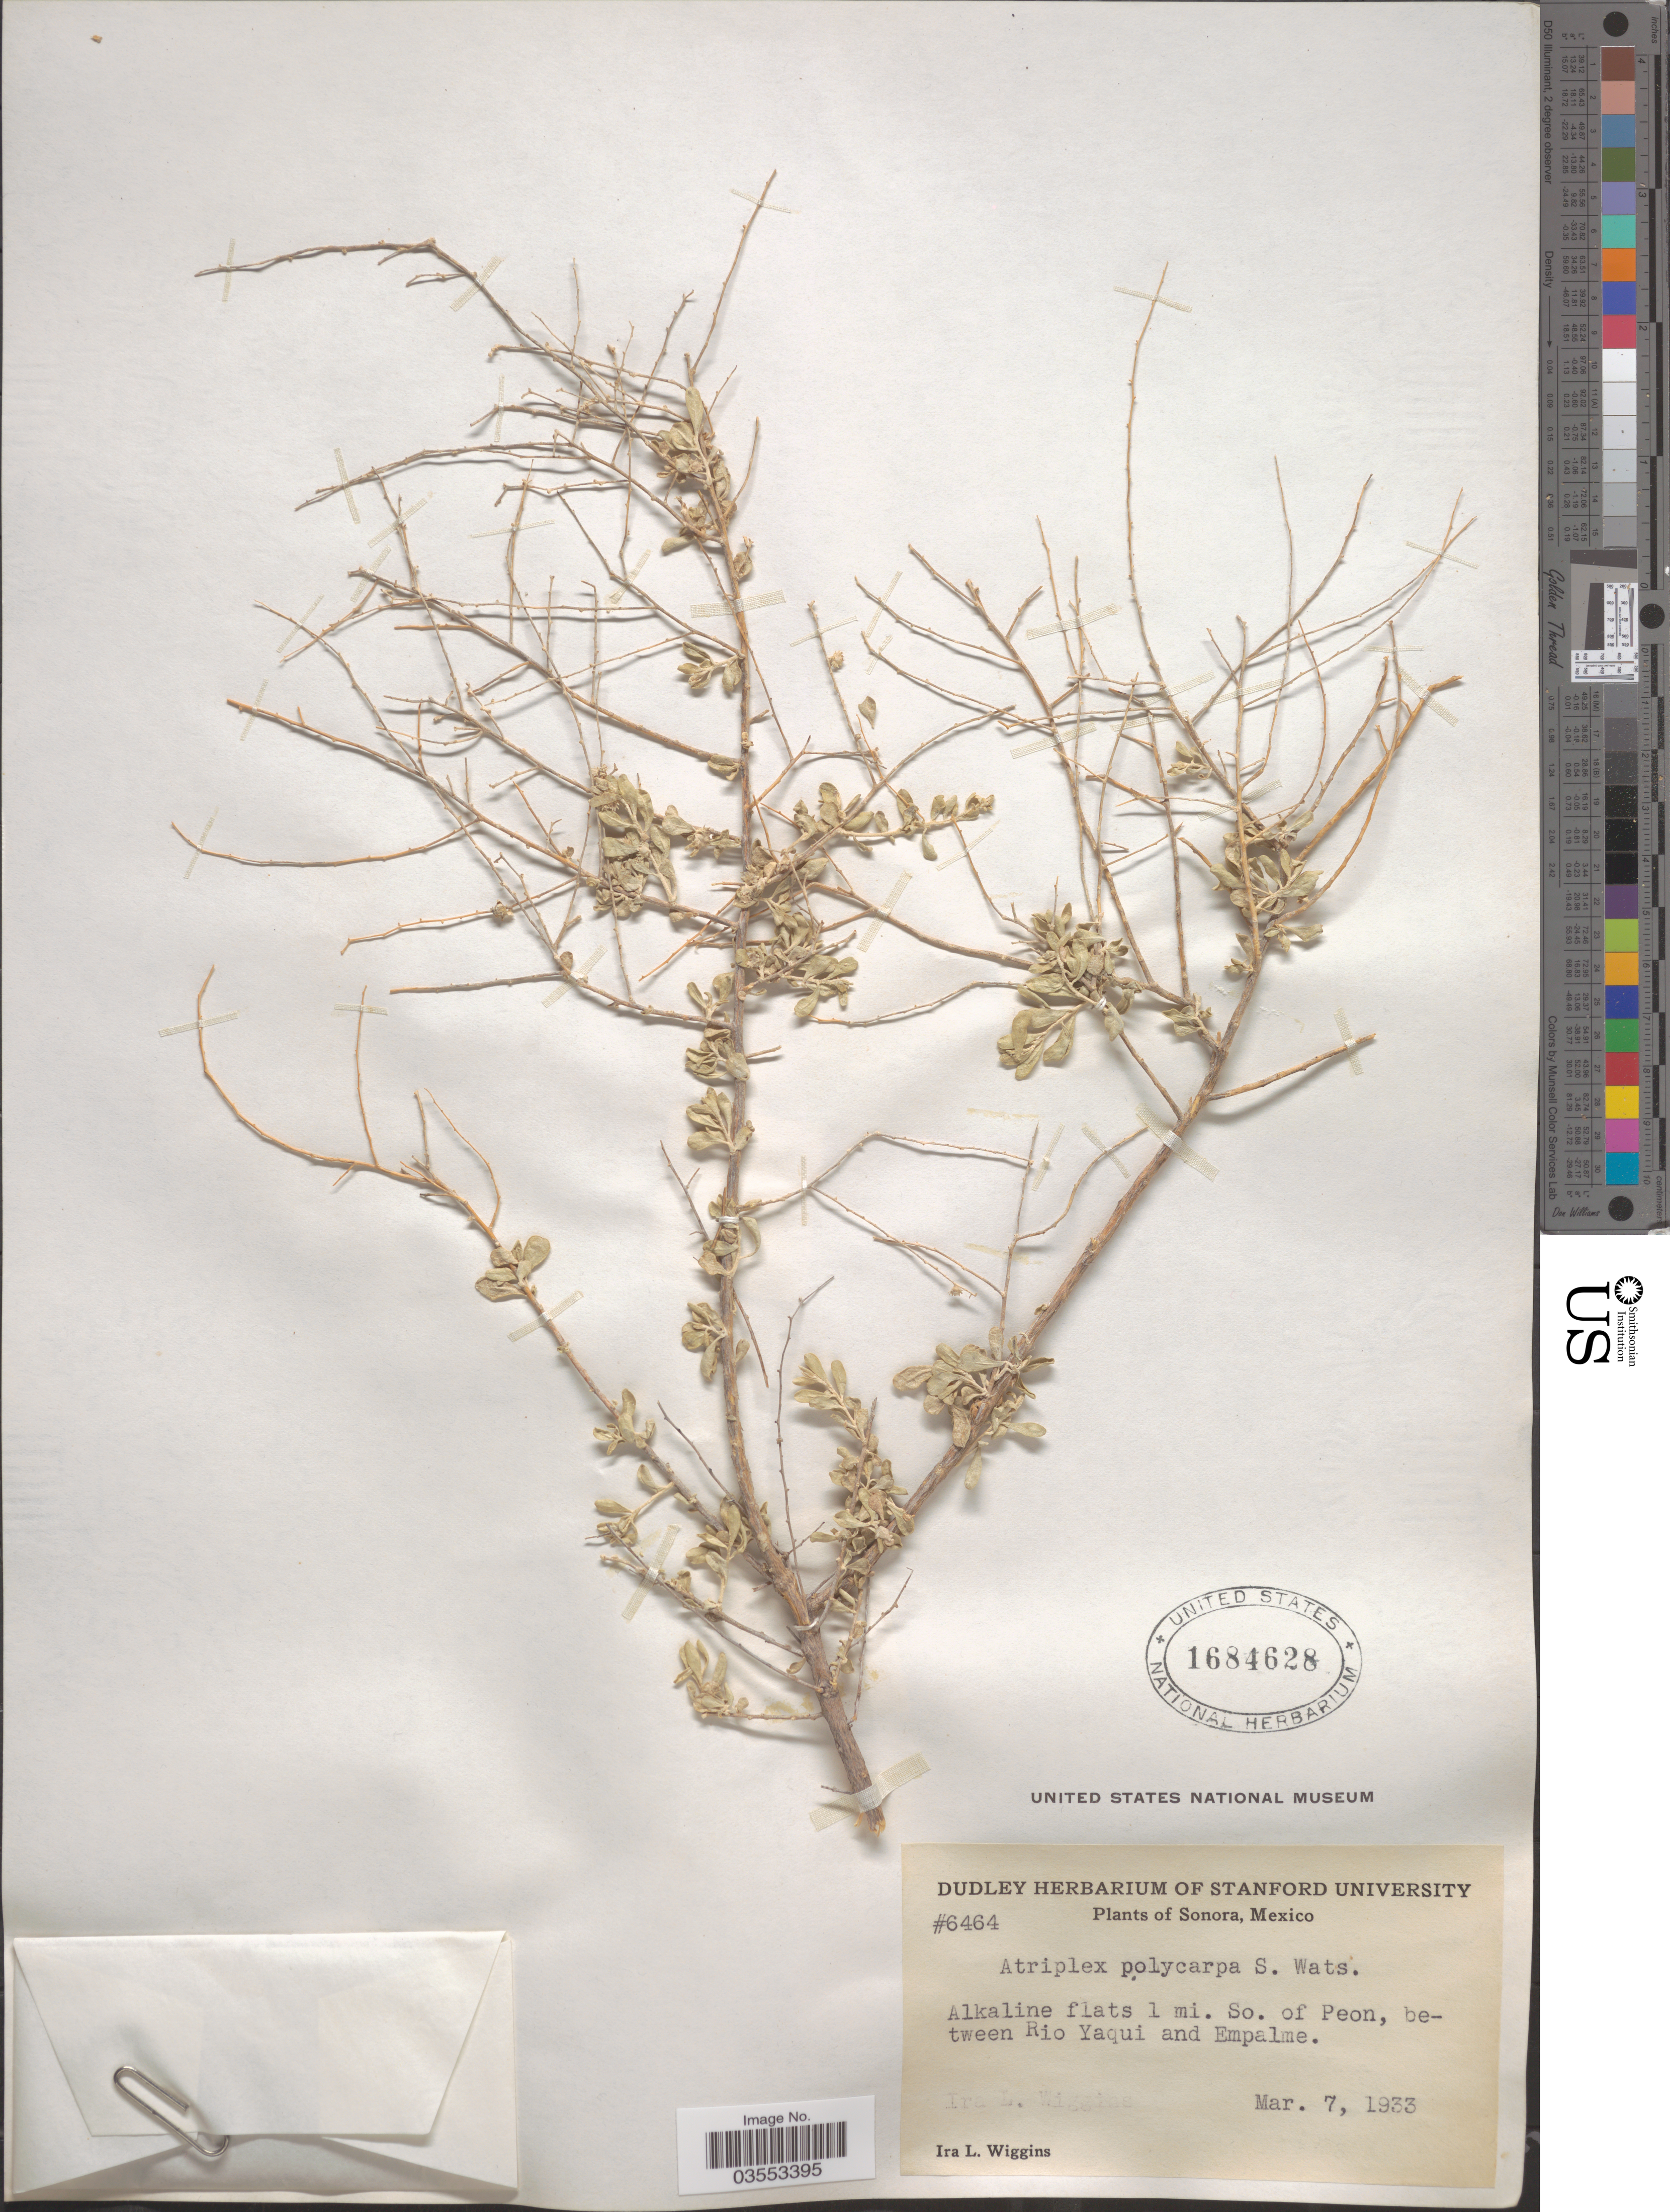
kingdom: Plantae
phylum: Tracheophyta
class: Magnoliopsida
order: Caryophyllales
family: Amaranthaceae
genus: Atriplex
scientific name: Atriplex polycarpa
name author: (Torr.) S. Watson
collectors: I. L. Wiggins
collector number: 6464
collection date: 1933-03-07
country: Mexico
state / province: Sonora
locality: Alkaline flats 1 mi. So. of Peon, between Rio Yaqui and Empalme.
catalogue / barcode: US 1684628